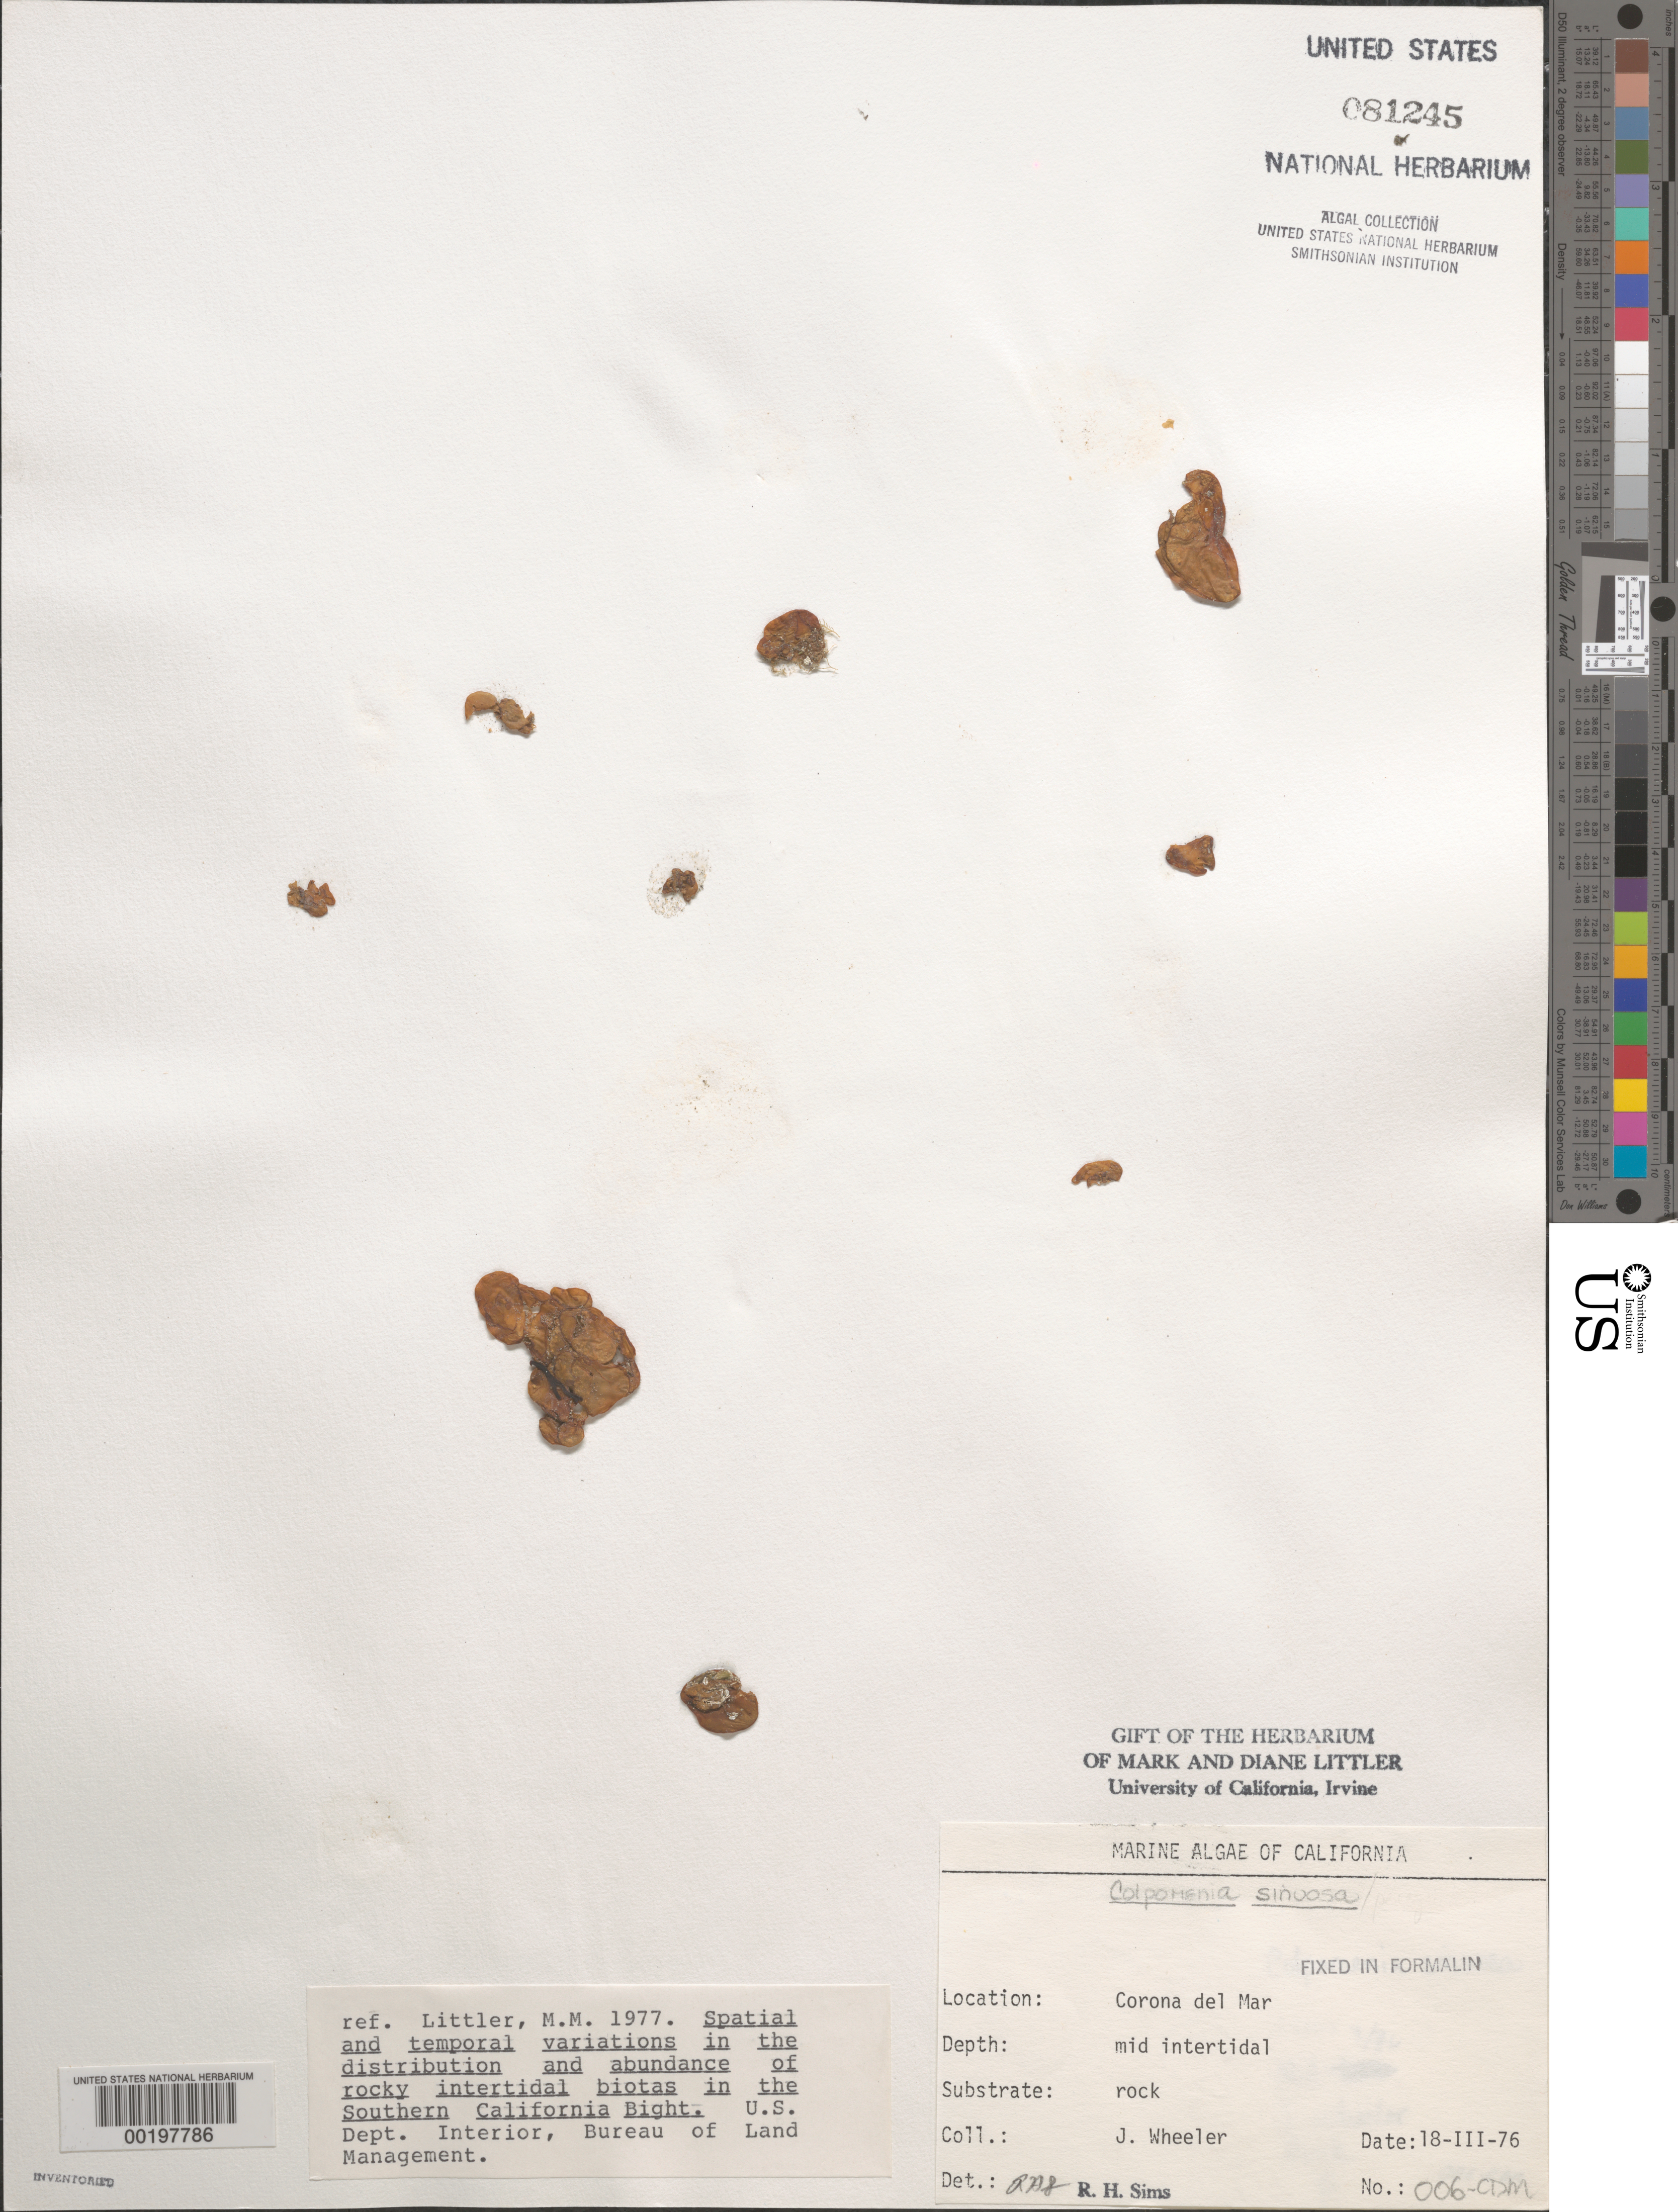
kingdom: Chromista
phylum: Ochrophyta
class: Phaeophyceae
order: Scytosiphonales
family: Scytosiphonaceae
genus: Colpomenia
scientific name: Colpomenia sinuosa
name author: (K. Mert. ex Roth) Derbes & Solier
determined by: Sims, Robert H.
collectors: J. L. Wheeler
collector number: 006-CDM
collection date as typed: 18 Mar 1976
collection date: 1976-03-18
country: United States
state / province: California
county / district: Orange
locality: Corona del Mar, mouth of Morning Canyon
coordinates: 33 35'14"N, 117 51'54"W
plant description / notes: BLM-SOCALBIGHT Rocky Intertidal Survey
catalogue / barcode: US 81245